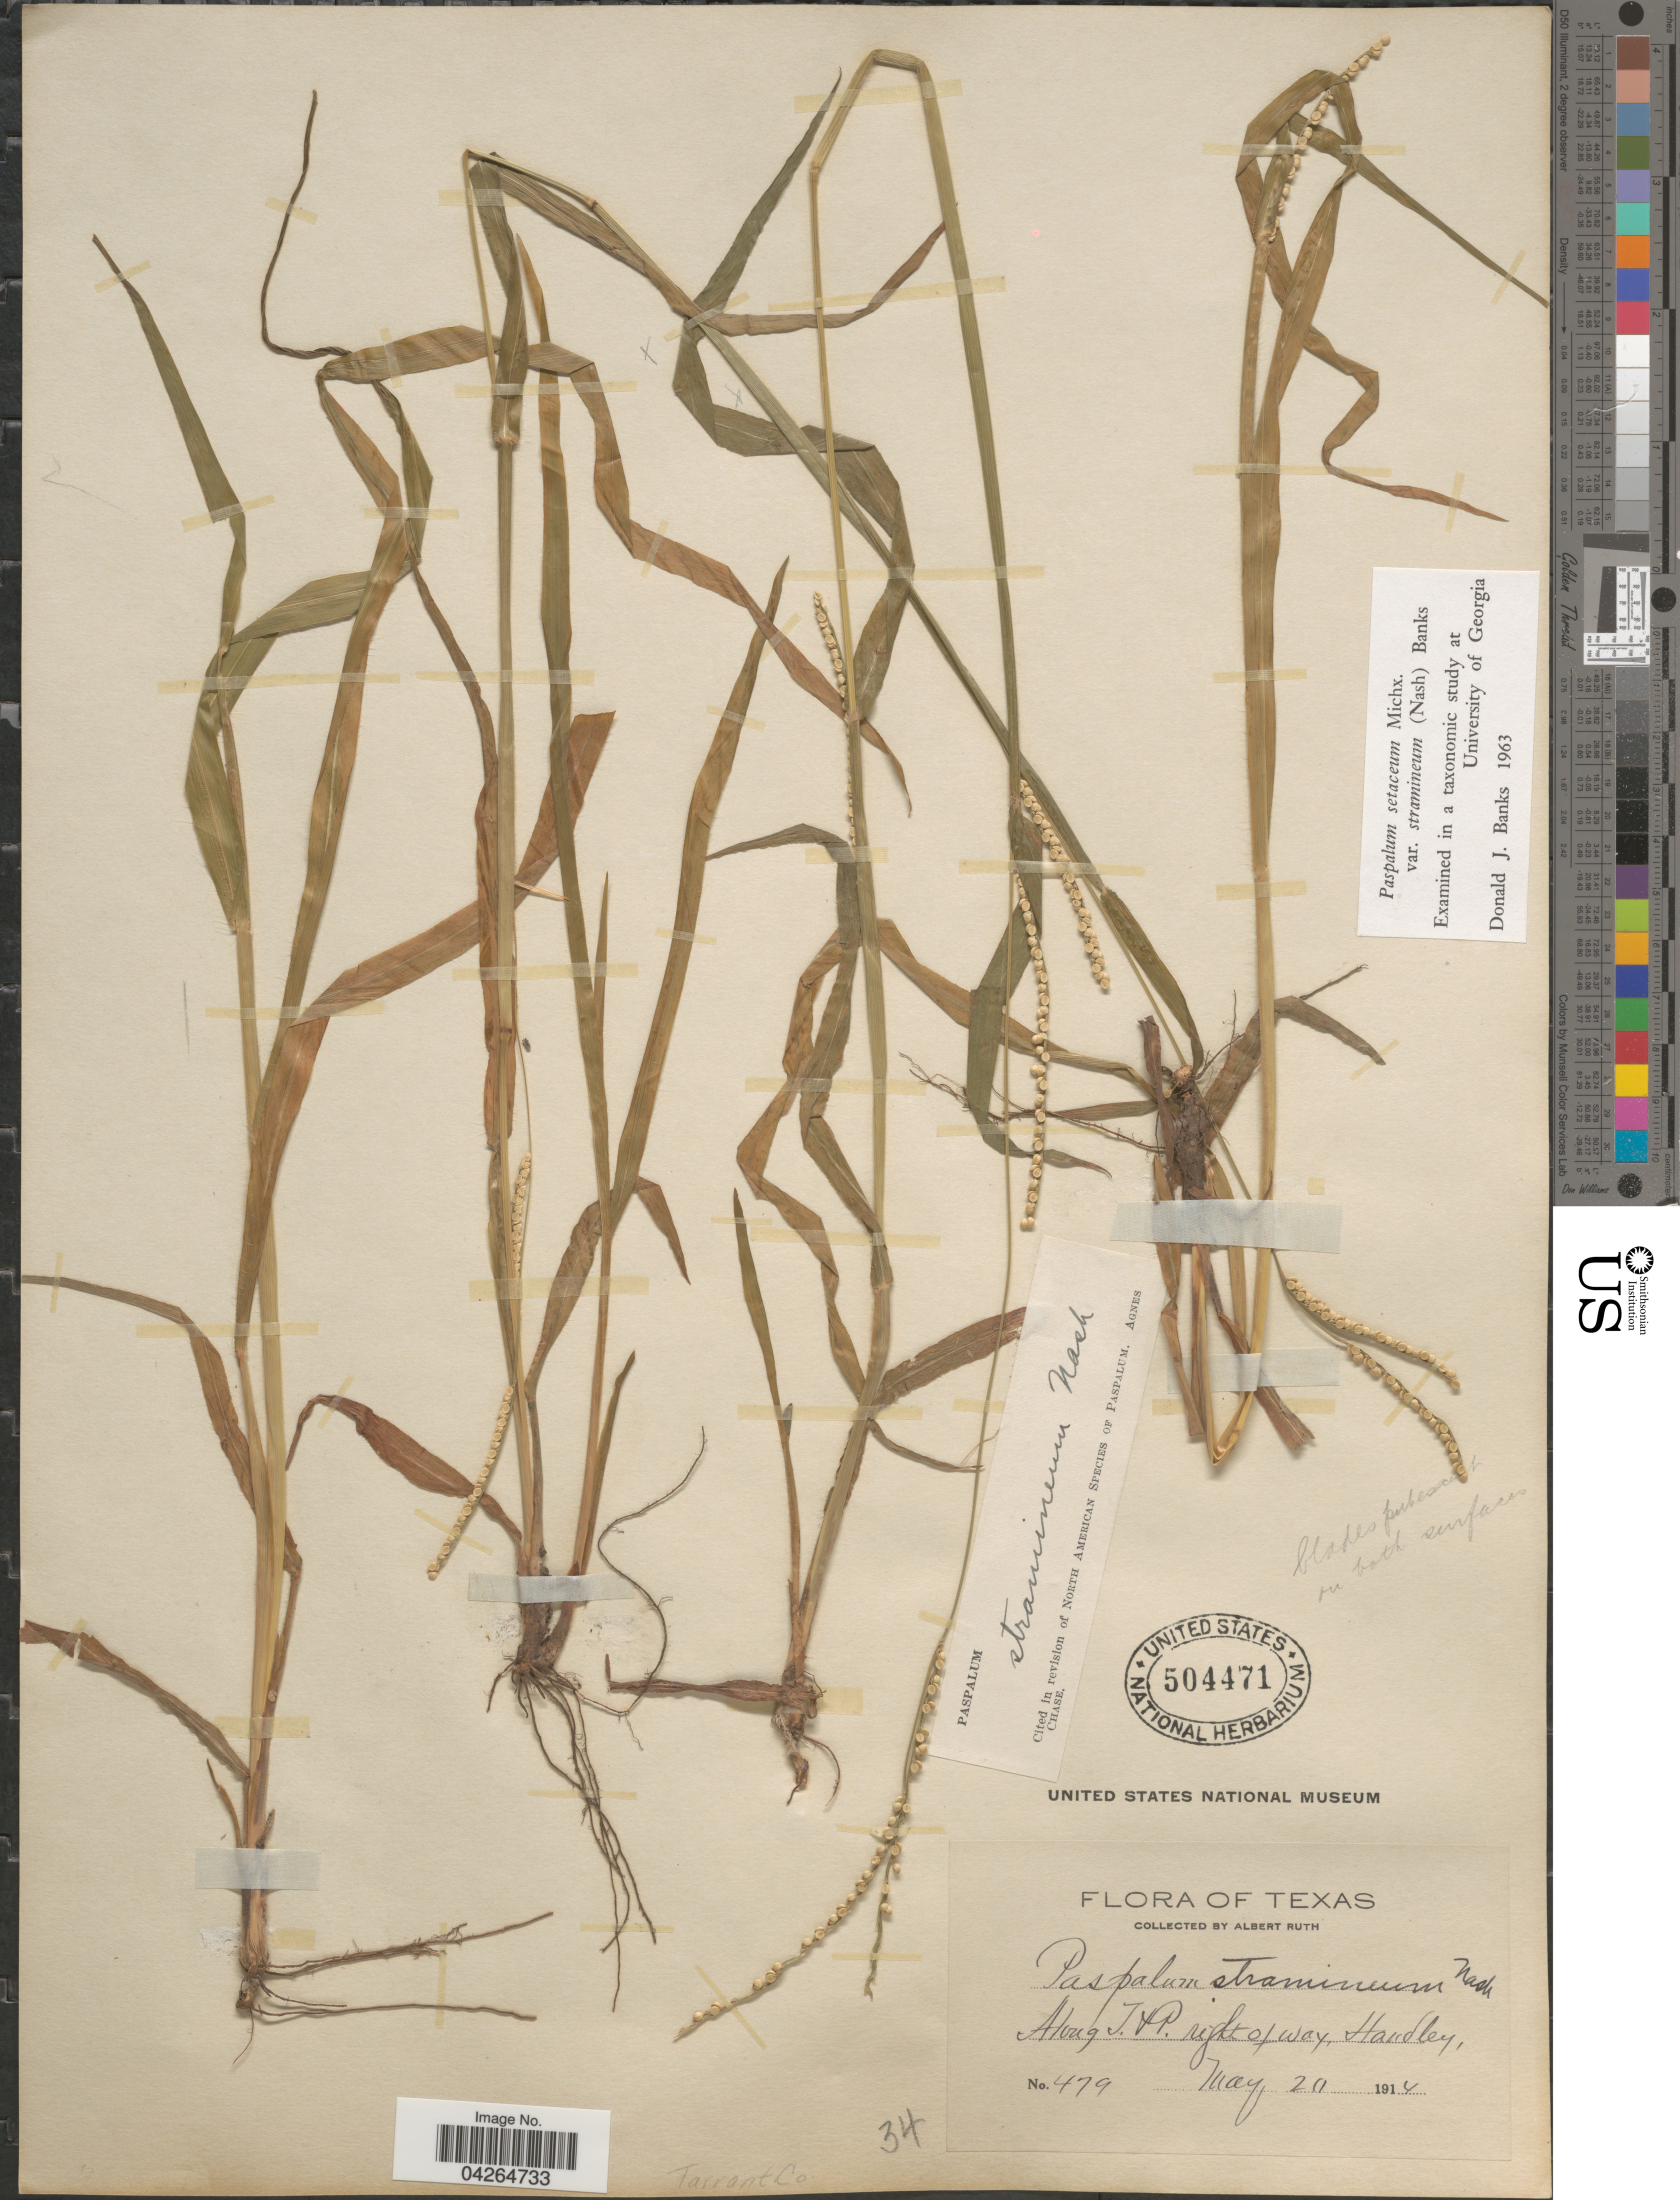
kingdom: Plantae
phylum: Tracheophyta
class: Liliopsida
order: Poales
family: Poaceae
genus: Paspalum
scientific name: Paspalum setaceum var. stramineum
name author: (Nash) D.J. Banks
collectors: A. Ruth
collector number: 479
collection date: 1914-05-20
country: United States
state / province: Texas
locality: Along T. & P. right of way, Handley, Tarrant Co.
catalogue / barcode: US 504471